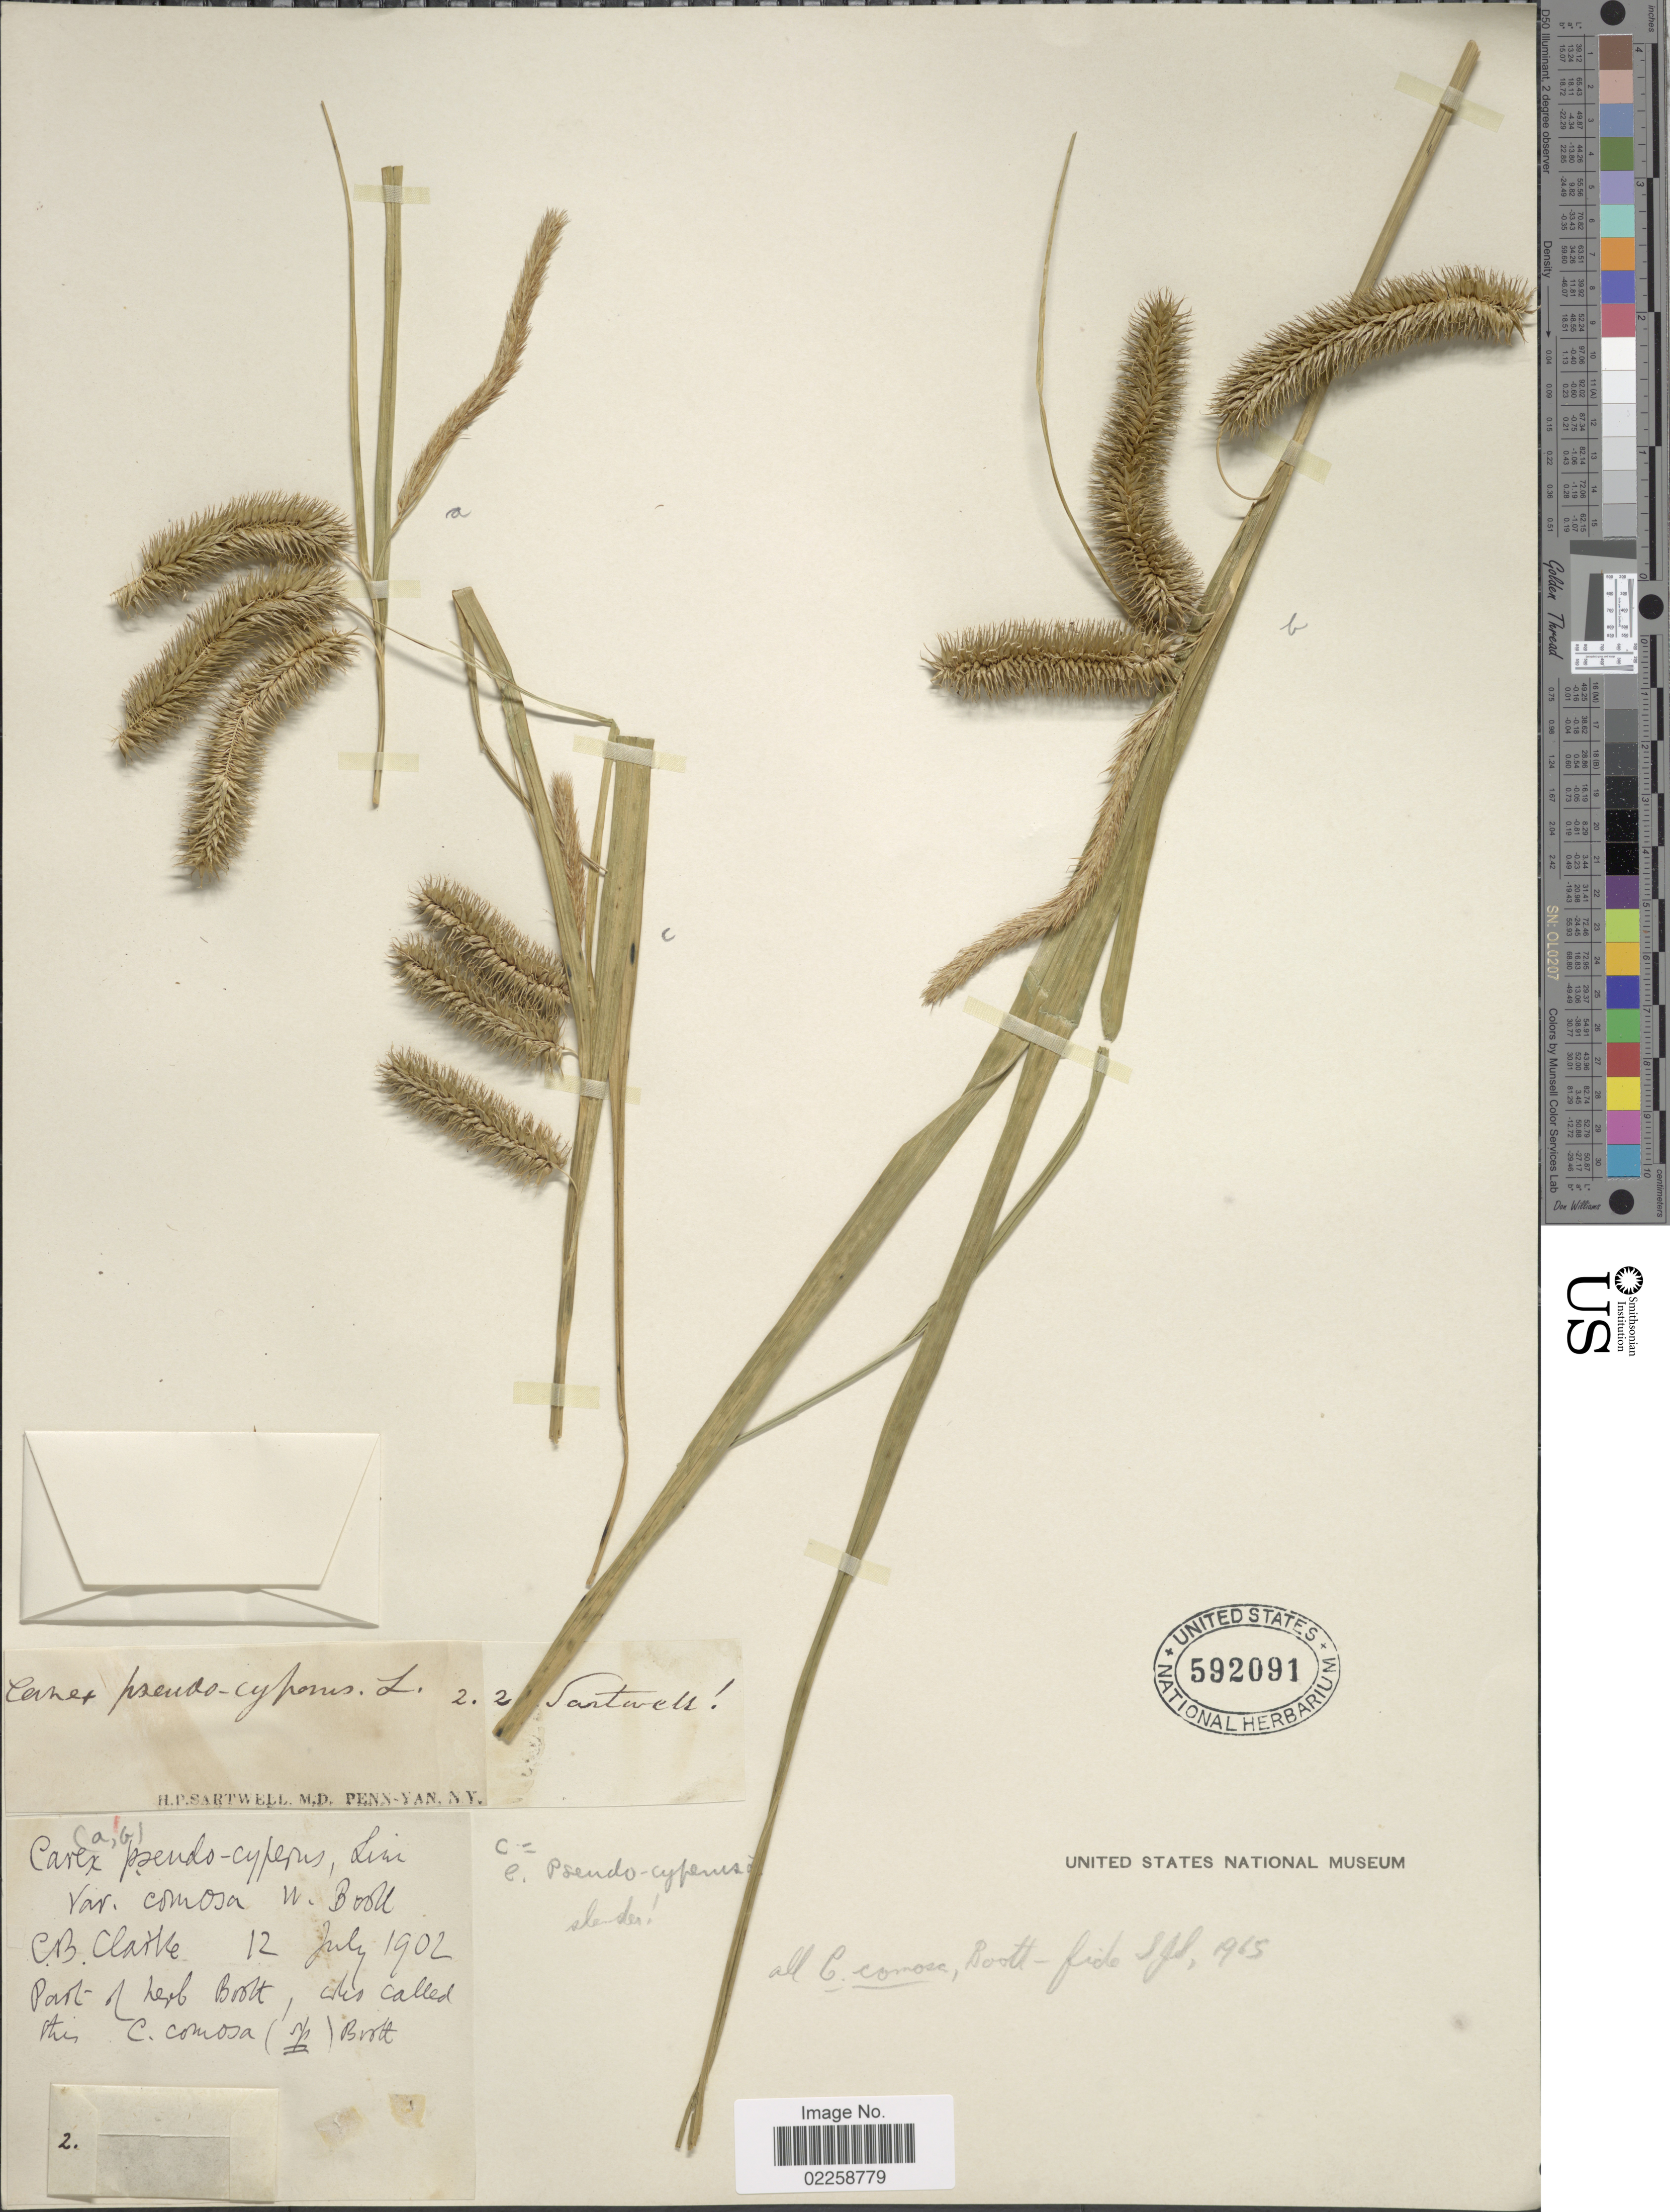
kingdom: Plantae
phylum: Tracheophyta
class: Liliopsida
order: Poales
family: Cyperaceae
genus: Carex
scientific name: Carex comosa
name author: Boott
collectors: H. P. Sartwell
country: United States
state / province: New York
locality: Penn Yan,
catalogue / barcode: US 592091